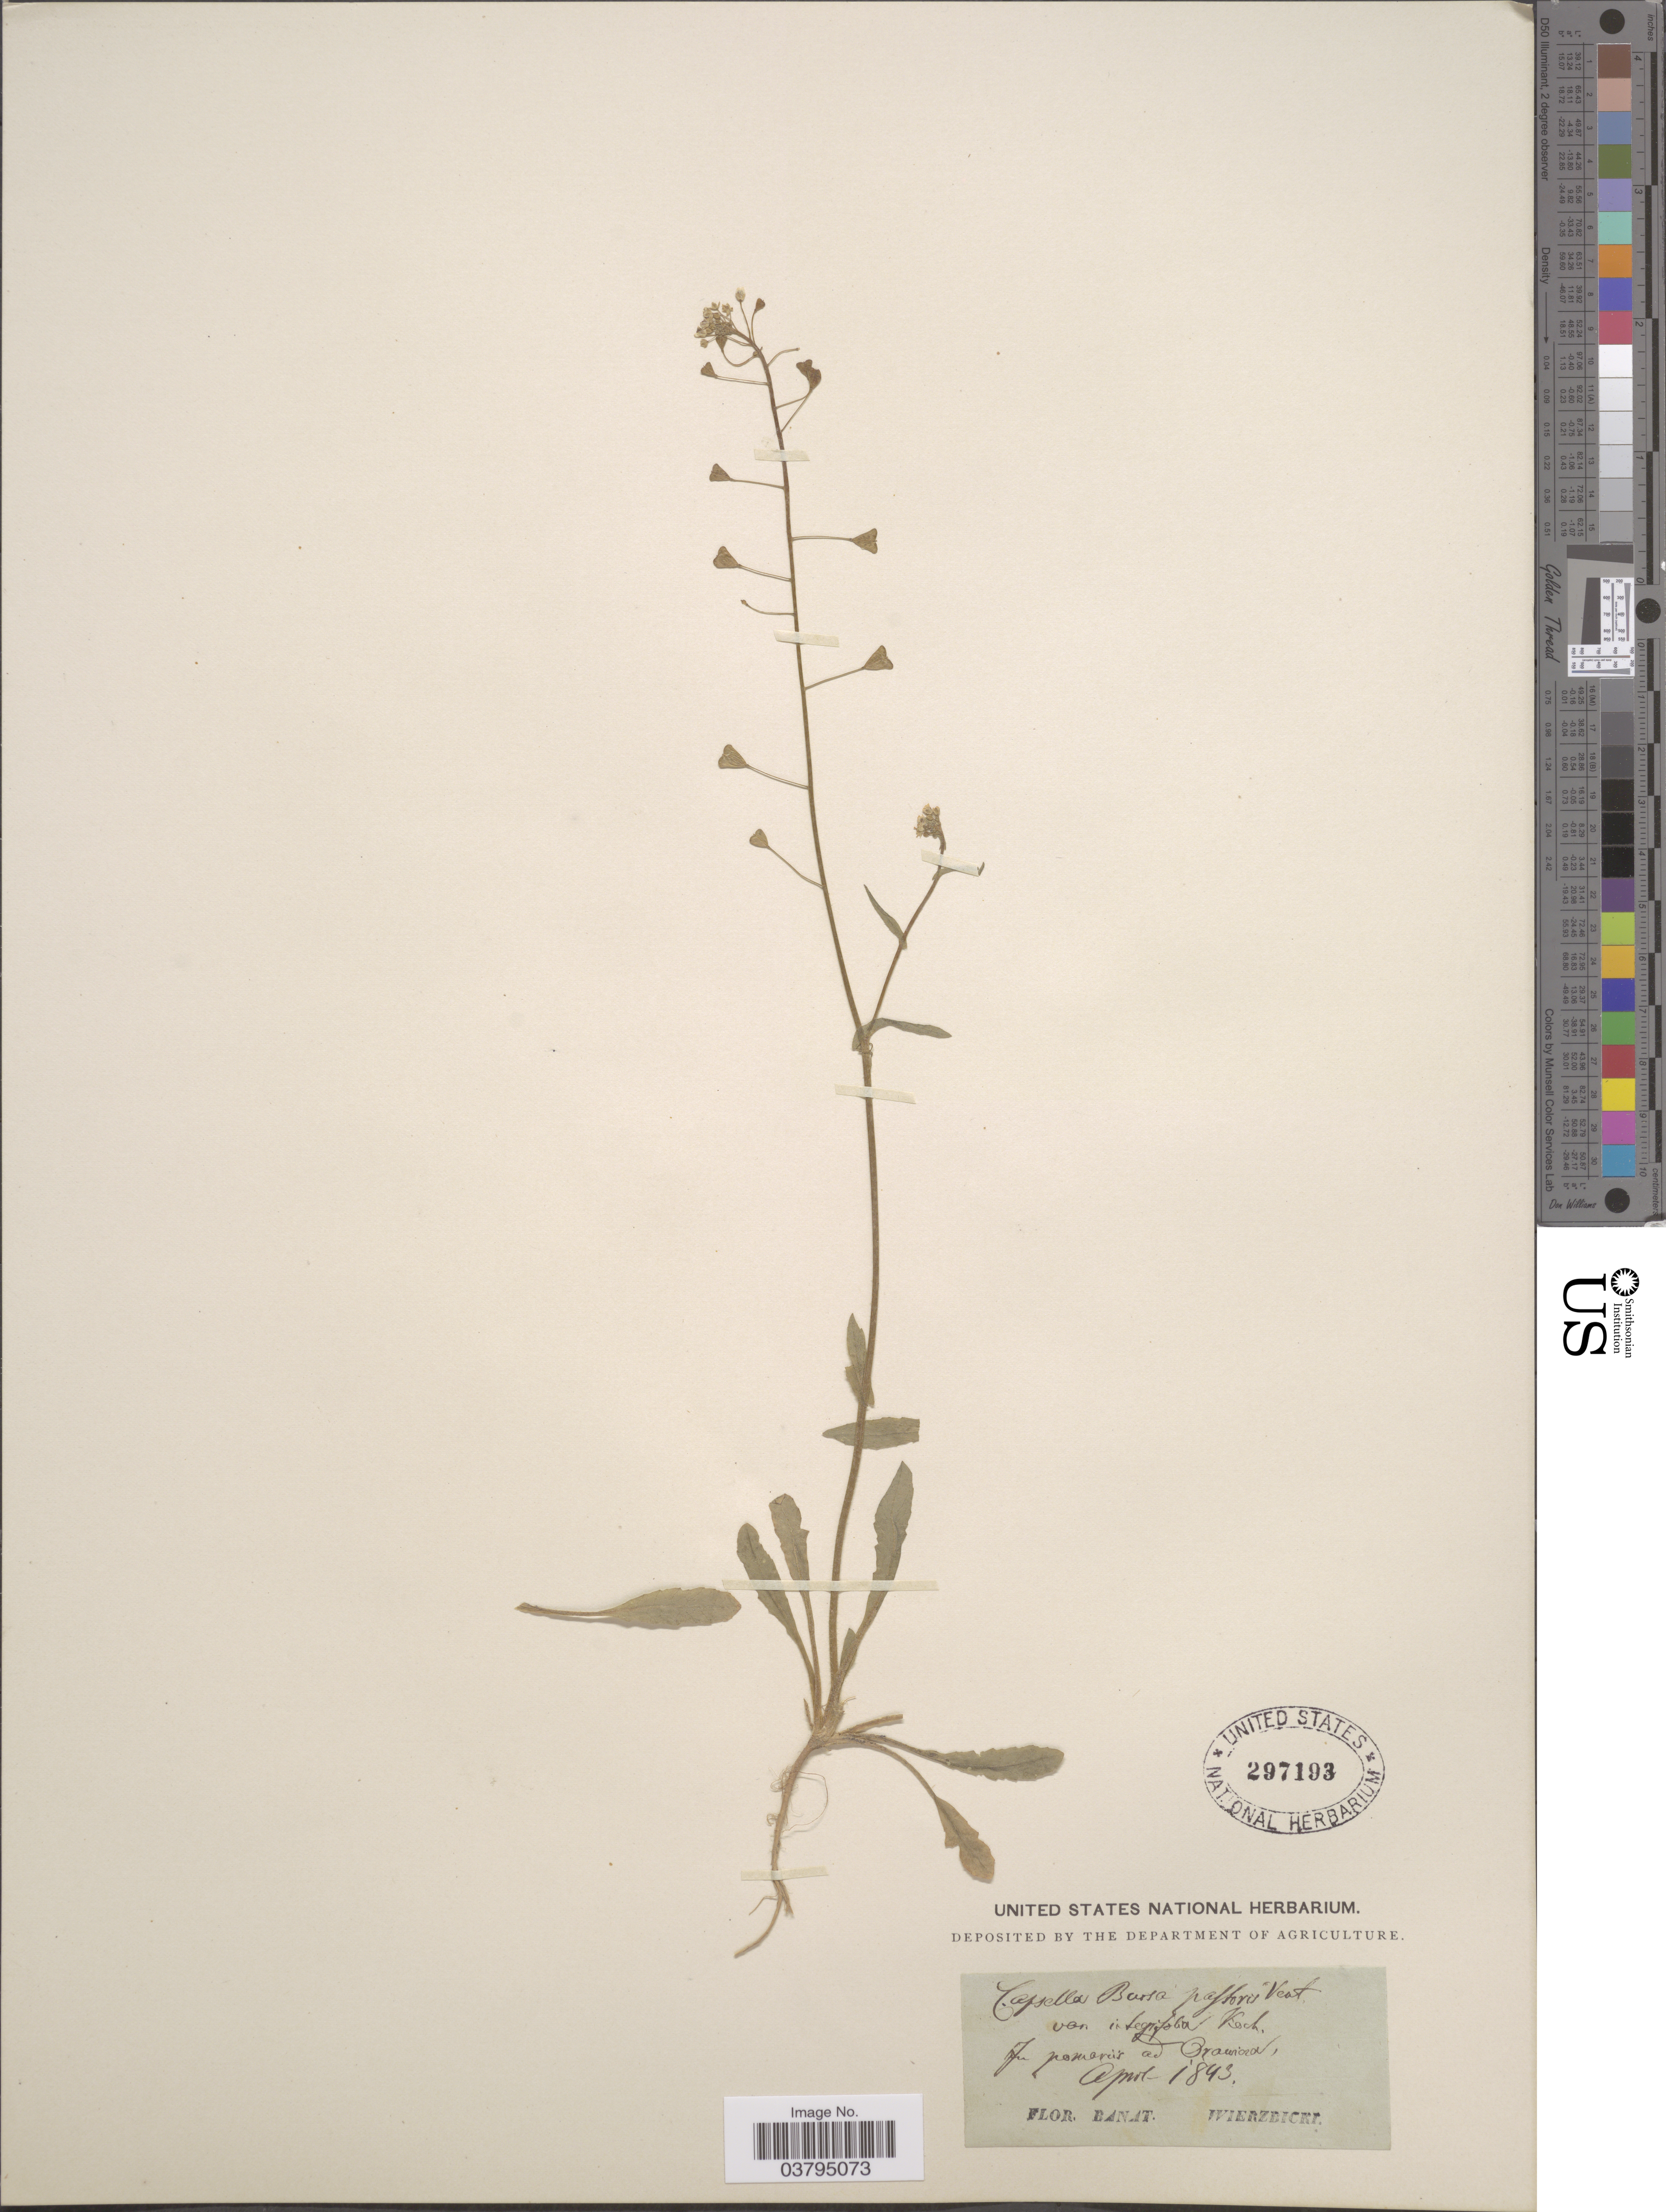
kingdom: Plantae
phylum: Tracheophyta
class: Magnoliopsida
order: Brassicales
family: Brassicaceae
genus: Capsella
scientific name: Capsella bursa-pastoris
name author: (L.) Medik.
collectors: Wierzbicki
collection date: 1843-04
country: Hungary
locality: In pomareis ad Oraurora [interpreted], Banat.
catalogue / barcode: US 297193